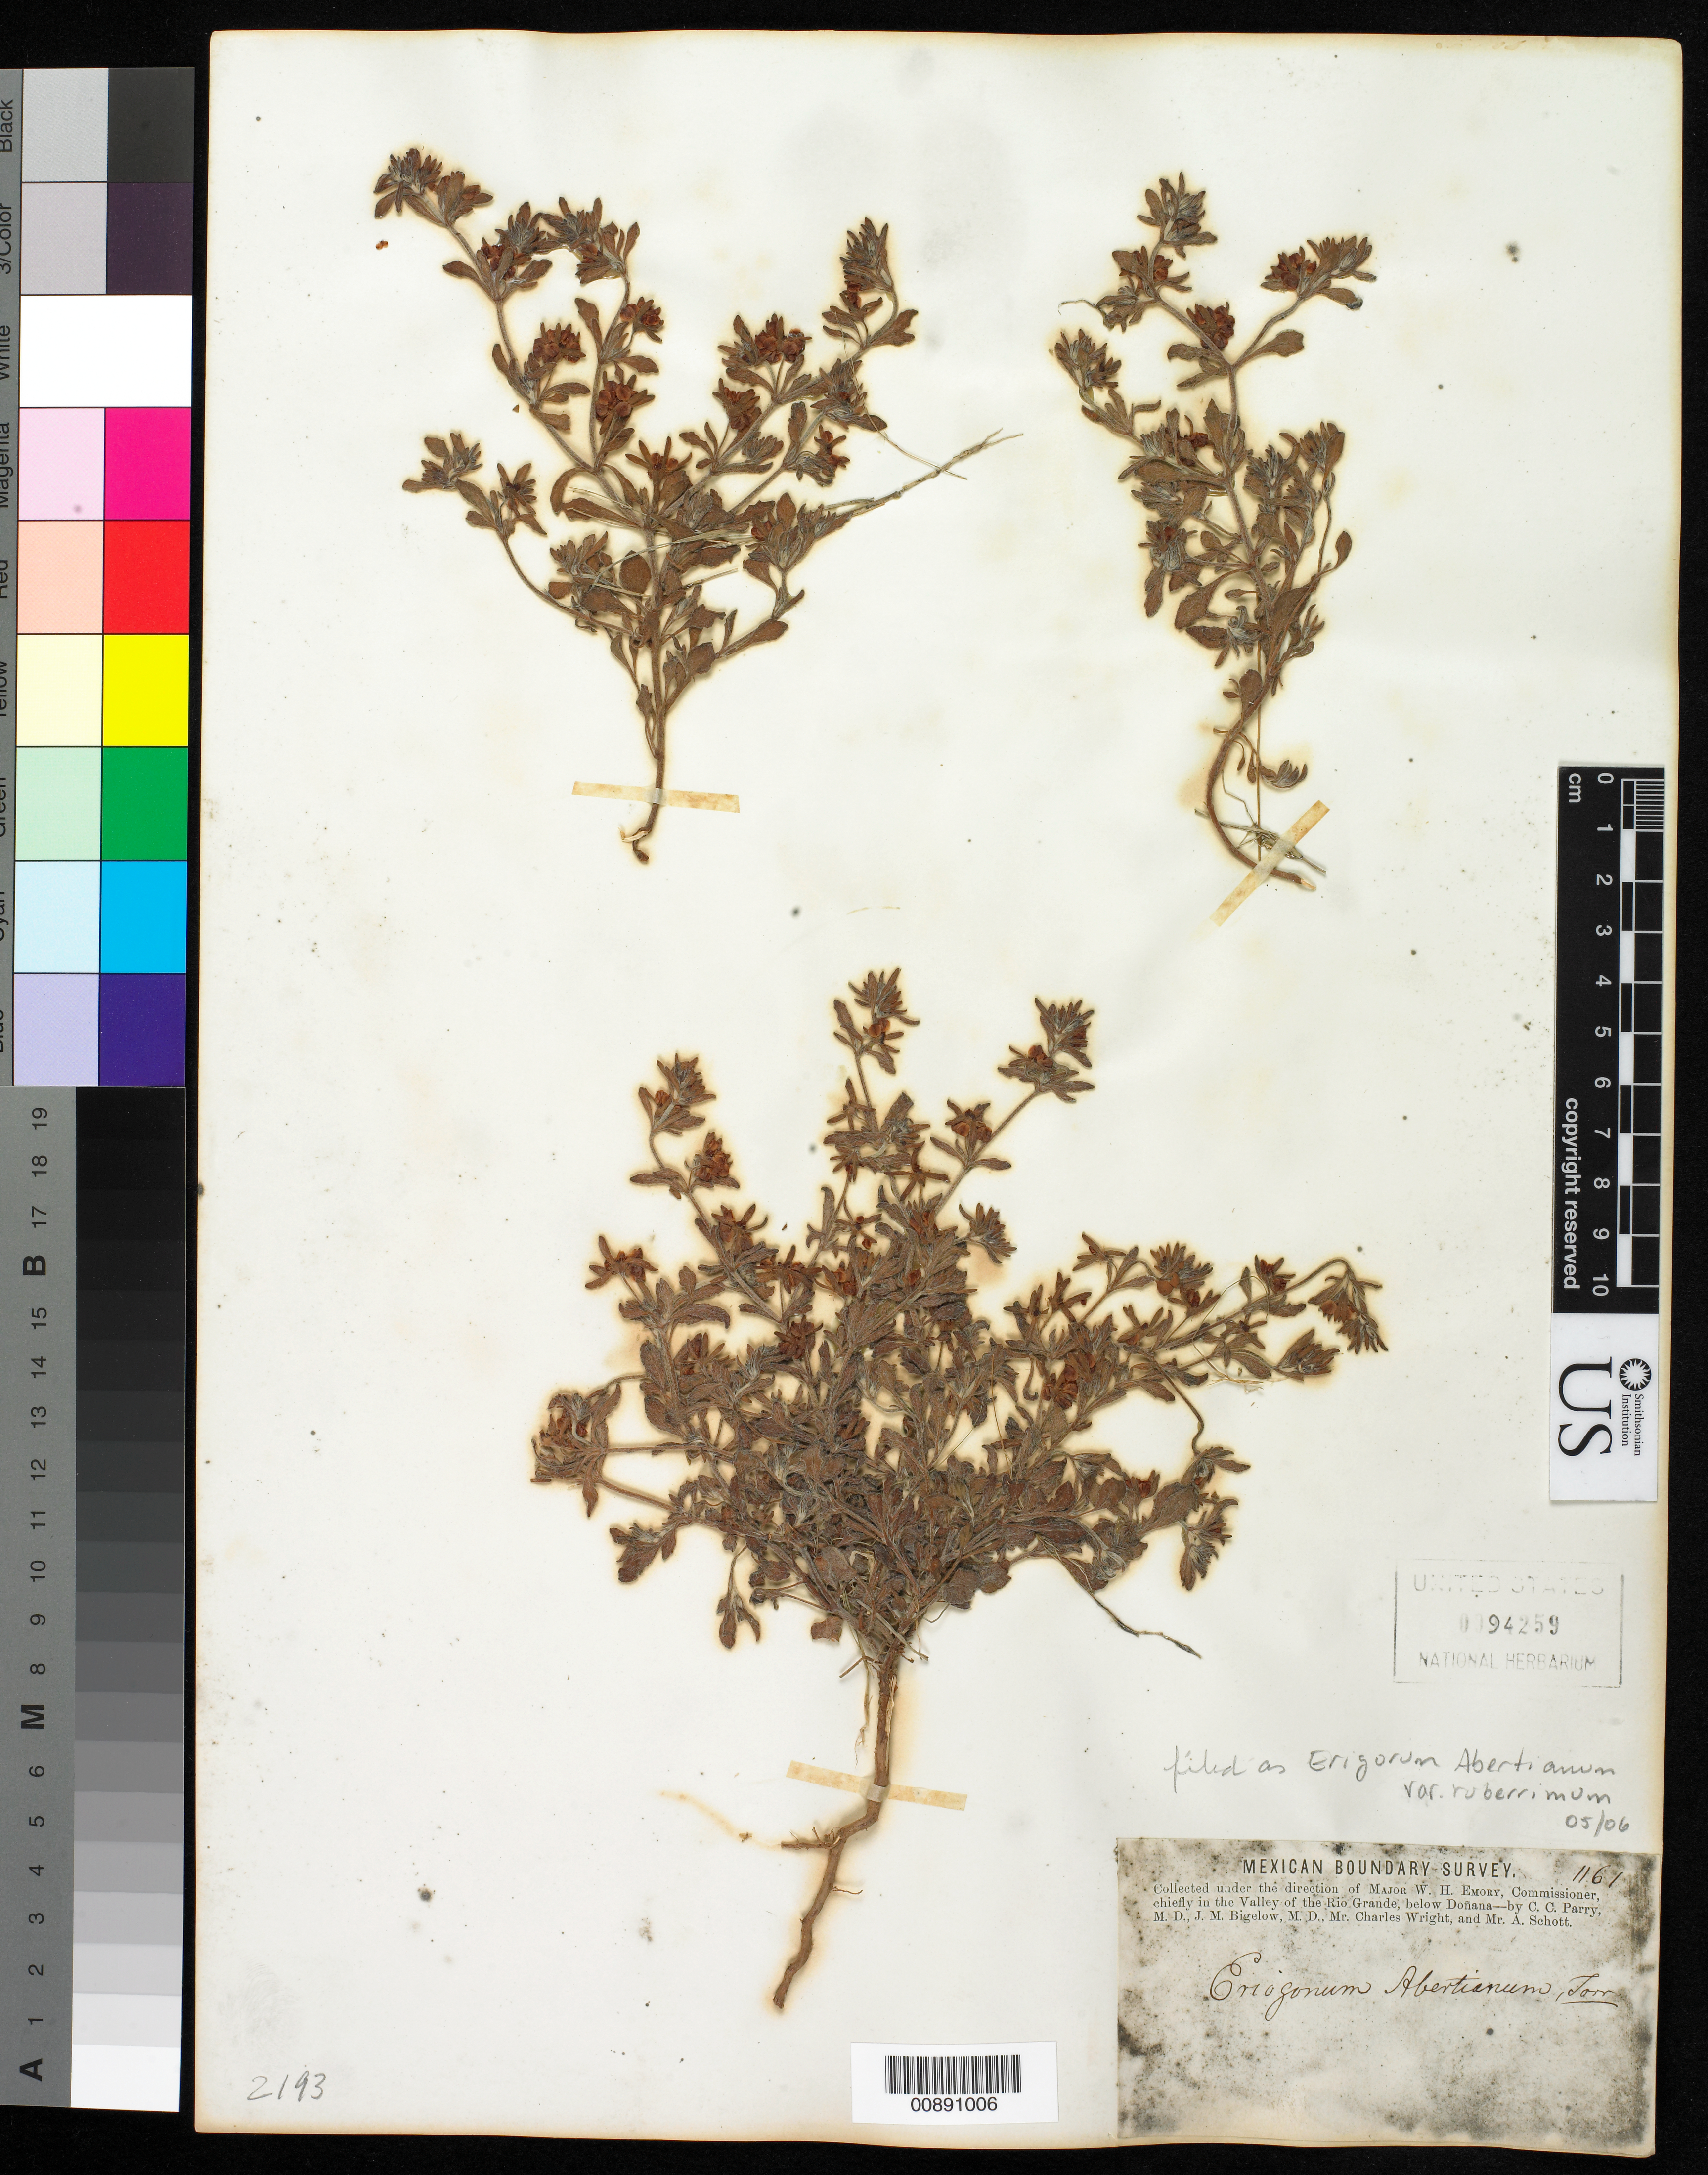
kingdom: Plantae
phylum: Tracheophyta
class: Magnoliopsida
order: Caryophyllales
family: Polygonaceae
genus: Eriogonum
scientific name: Eriogonum abertianum var. ruberrimum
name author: (Gand.) Gand.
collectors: C. C. Parry, J. M. Bigelow, C. Wright & A. C. V. Schott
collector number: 1161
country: United States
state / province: New Mexico / Texas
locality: Valley of the Rio Grande, below Doñana.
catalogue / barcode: US 94259